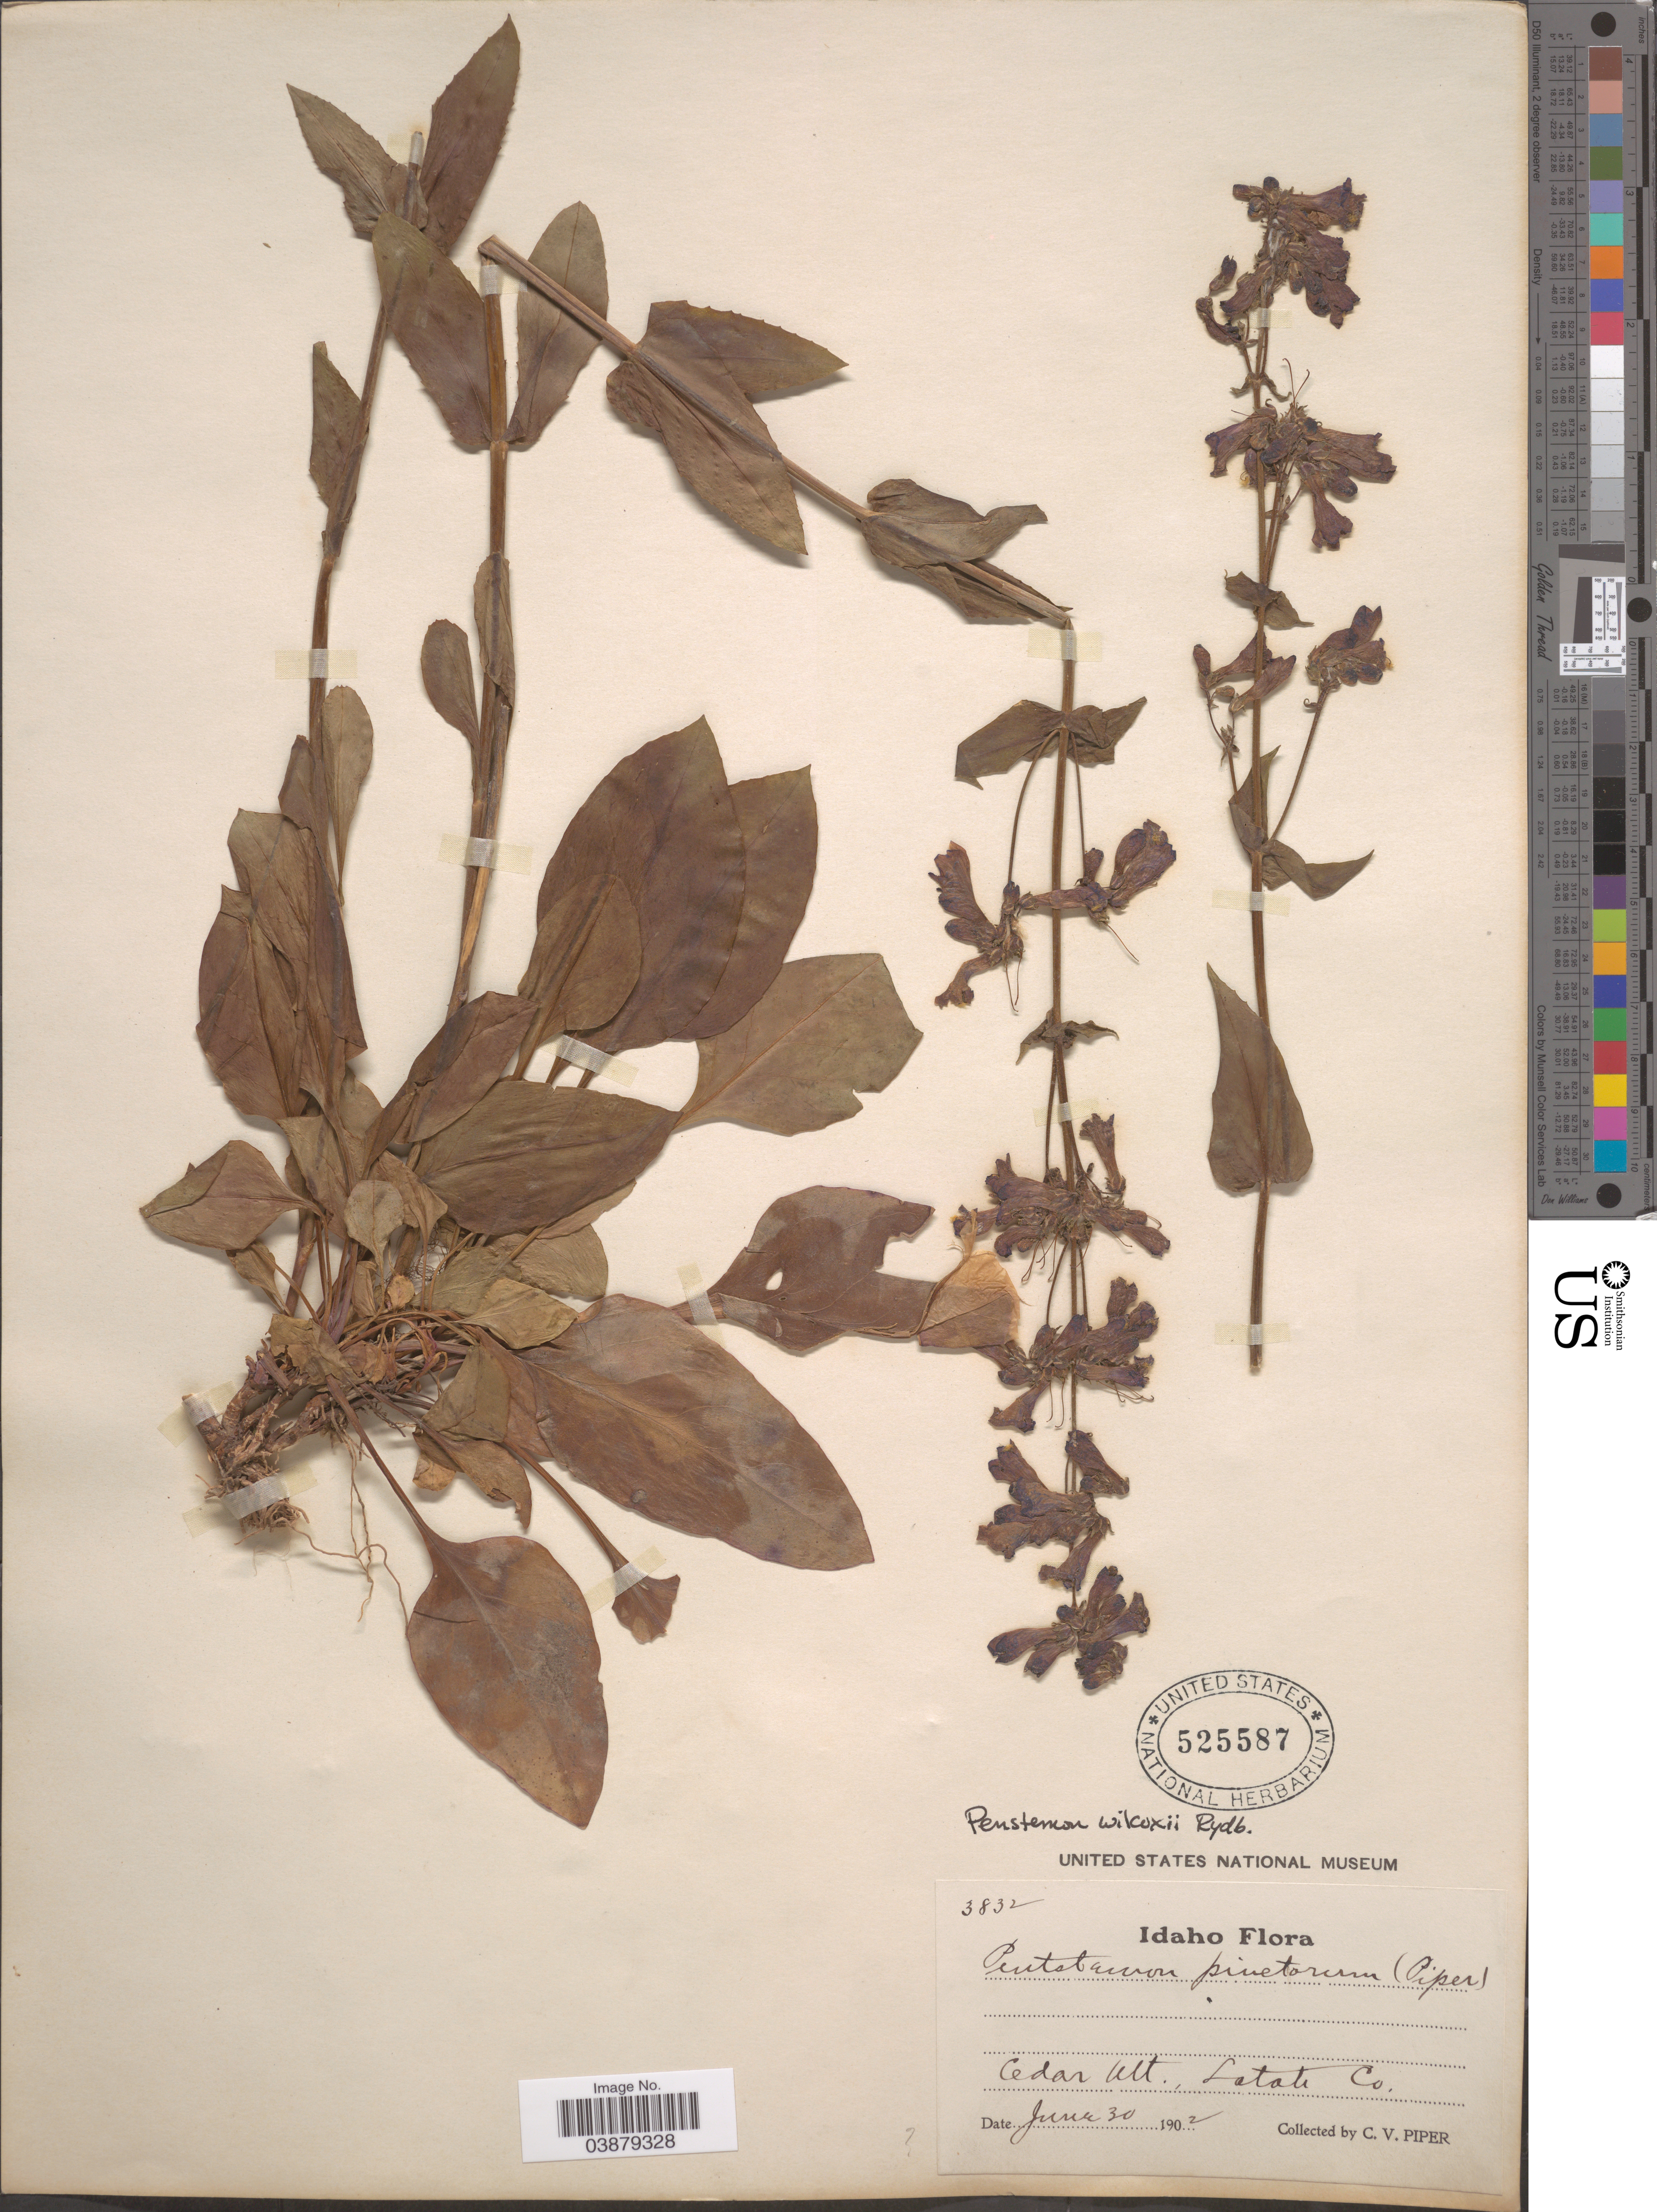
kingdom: Plantae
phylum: Tracheophyta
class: Magnoliopsida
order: Lamiales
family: Plantaginaceae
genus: Penstemon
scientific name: Penstemon wilcoxii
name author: Rydb.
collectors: C. V. Piper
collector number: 3832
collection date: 1902-06-30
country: United States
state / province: Idaho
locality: Cedar Mt., Latah Co.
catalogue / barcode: US 525587